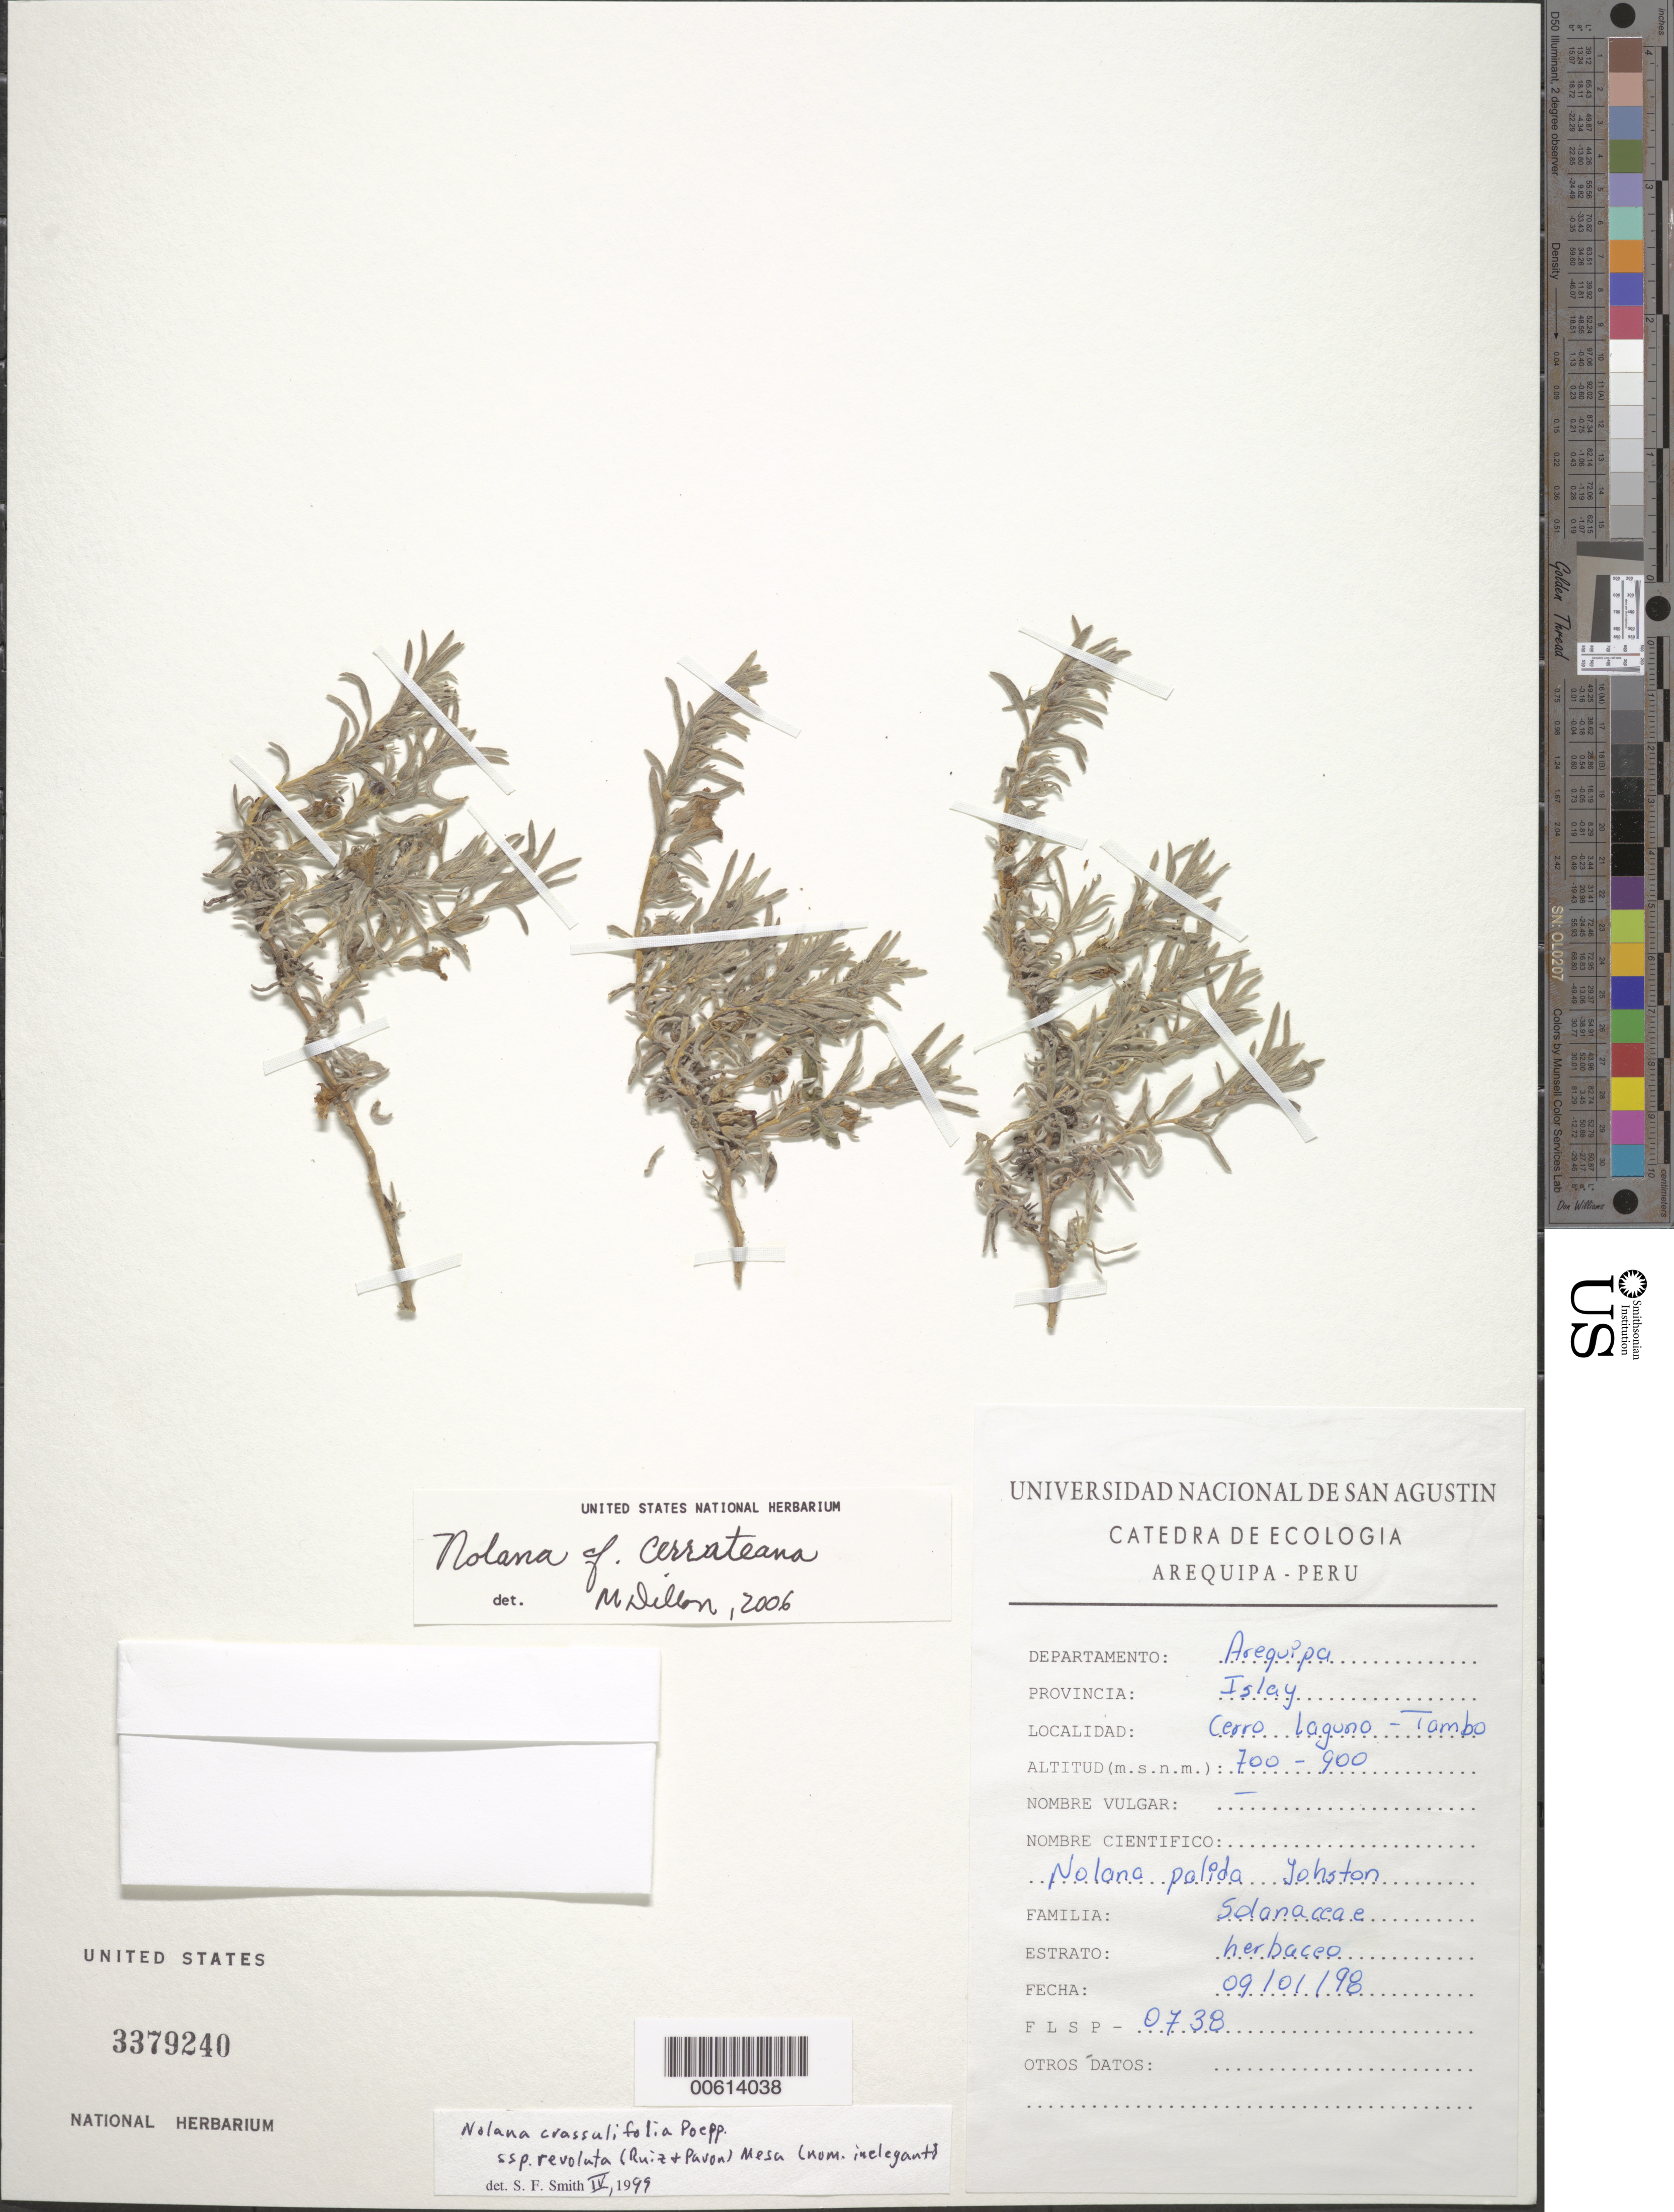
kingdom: Plantae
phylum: Tracheophyta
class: Magnoliopsida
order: Solanales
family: Solanaceae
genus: Nolana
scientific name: Nolana crassulifolia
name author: Kunze ex Walp.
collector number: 0738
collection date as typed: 09 Jan 1998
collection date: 1998-01-09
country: Peru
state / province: Arequipa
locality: Islay, Cerro Laguno-Tombo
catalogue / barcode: US 3379240